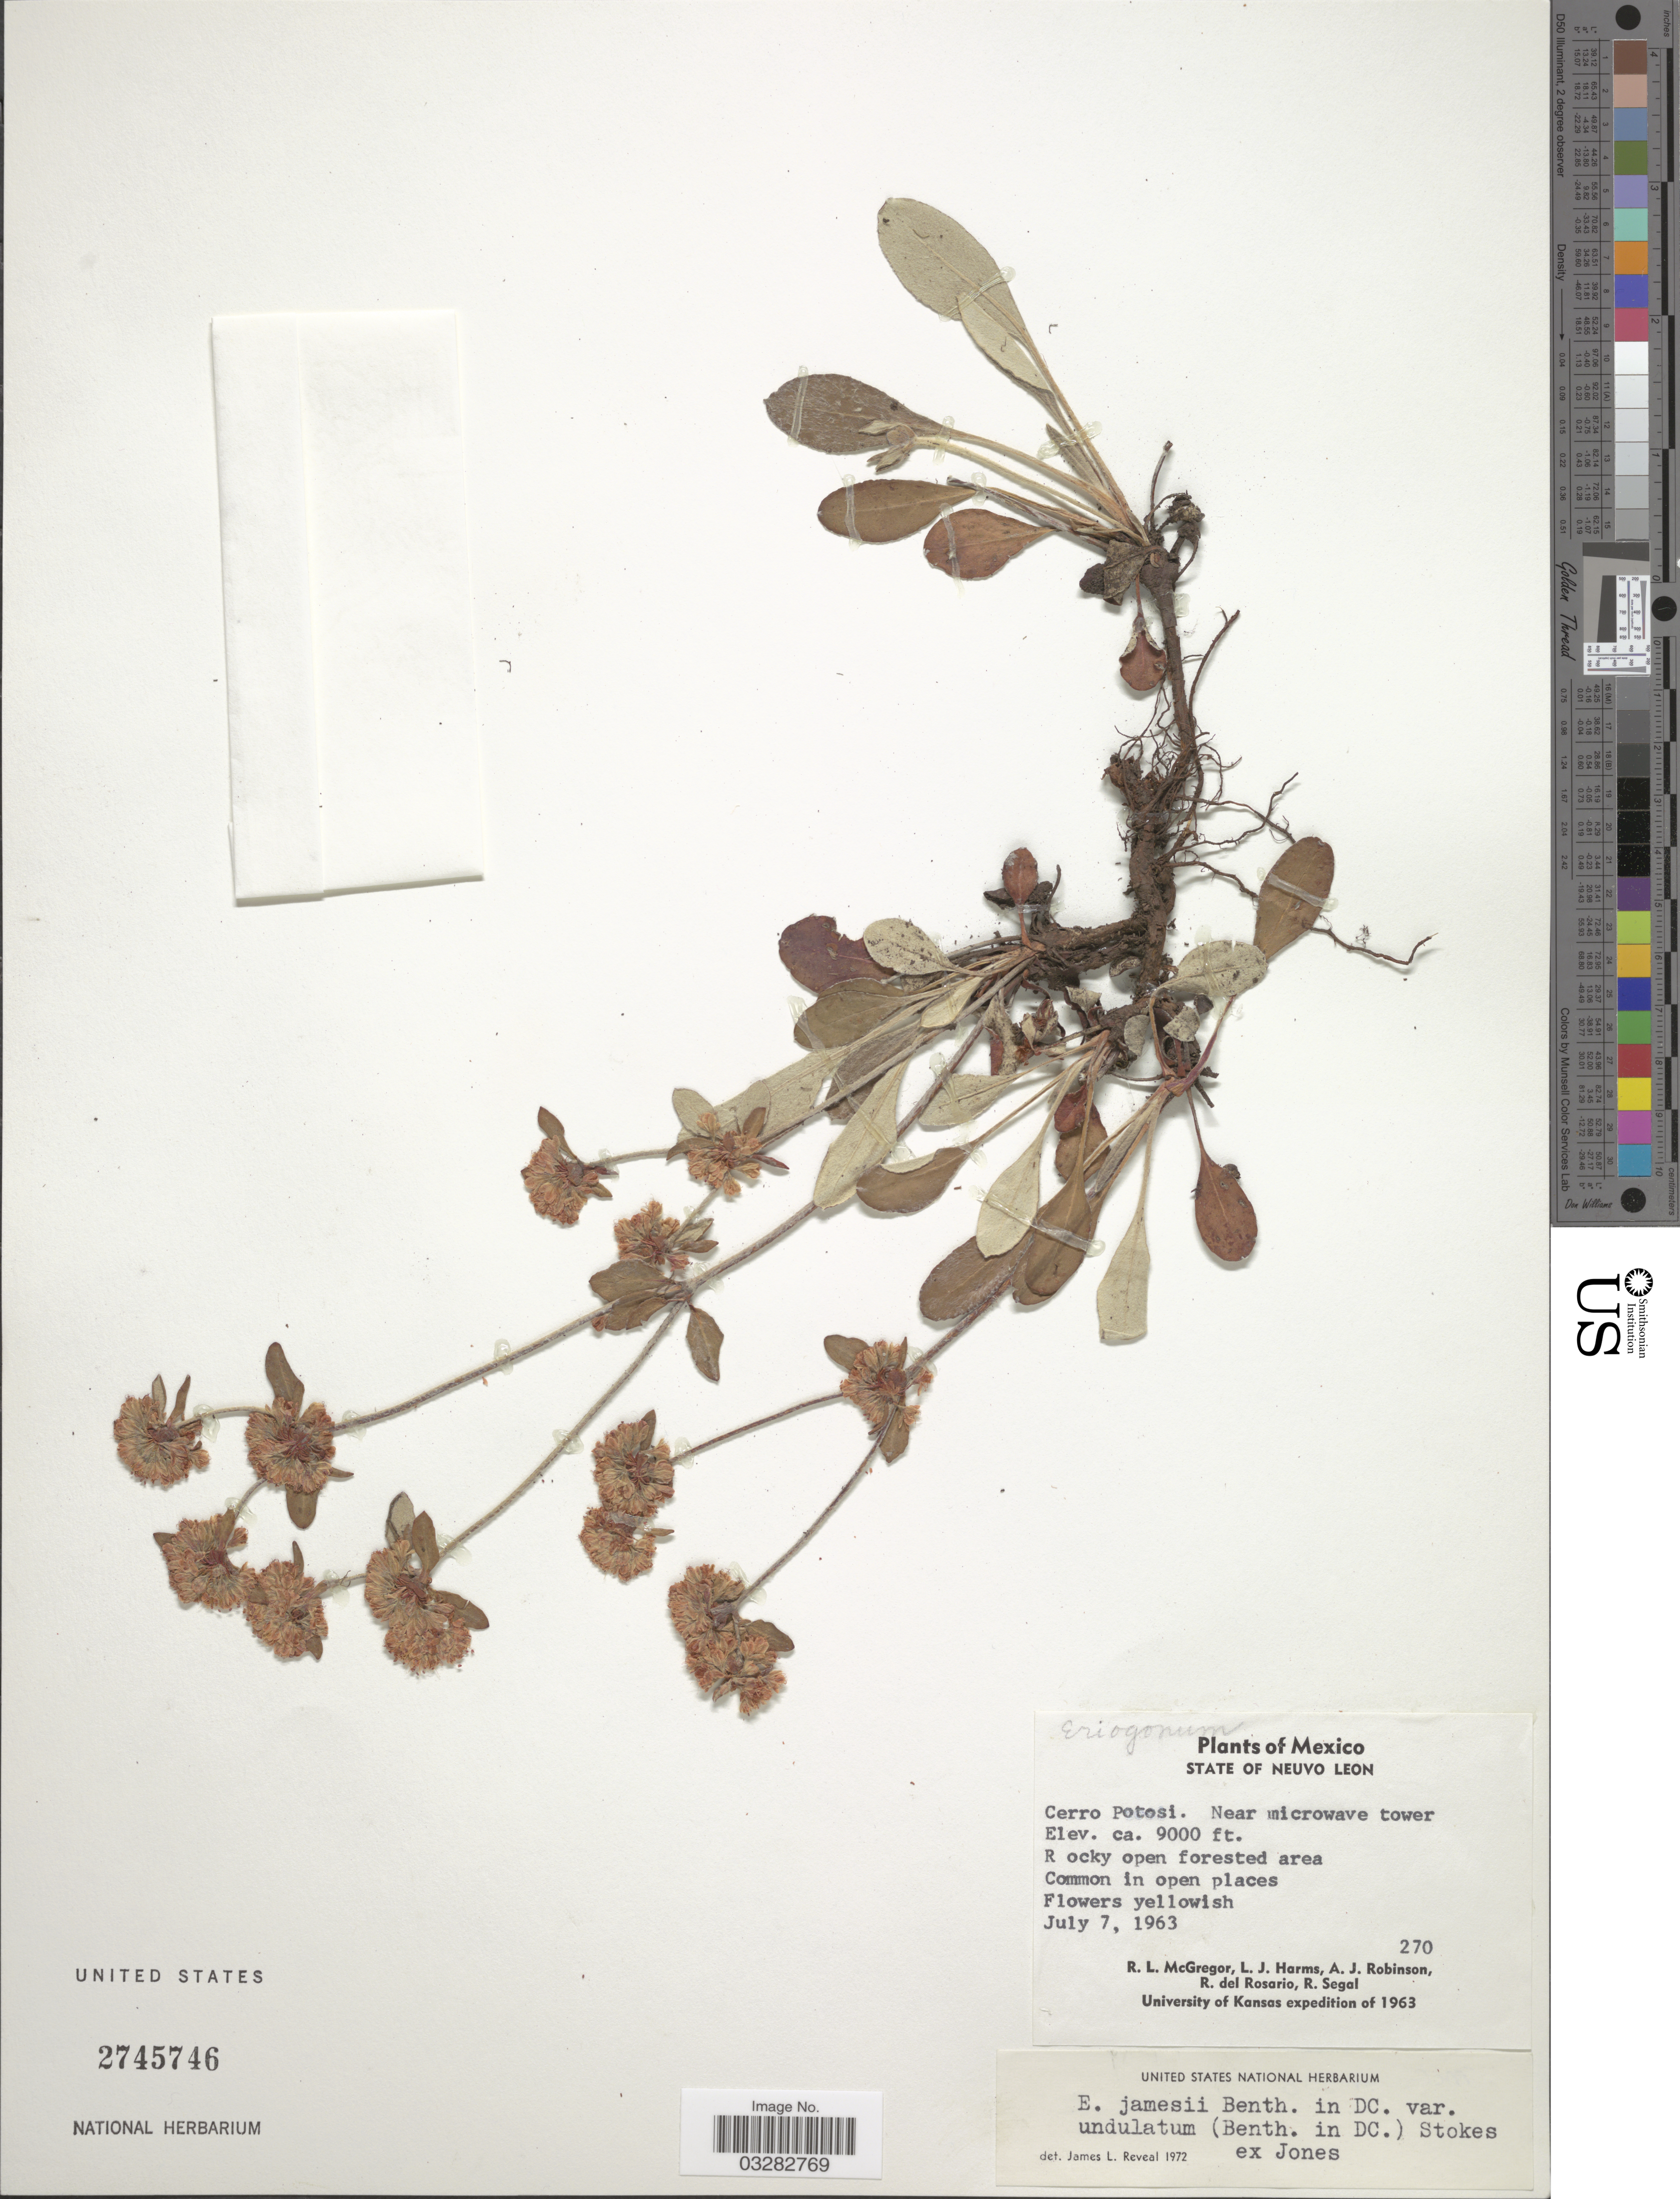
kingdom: Plantae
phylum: Tracheophyta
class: Magnoliopsida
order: Caryophyllales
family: Polygonaceae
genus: Eriogonum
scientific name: Eriogonum jamesii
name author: Benth.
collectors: R. McGregor, L. Harms, A. J. Robinson, R. del Rosario & R. Segal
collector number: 270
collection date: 1963-07-07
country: Mexico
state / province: Nuevo León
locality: Cerro Potosi. Near microwave tower.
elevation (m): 2743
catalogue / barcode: US 2745746